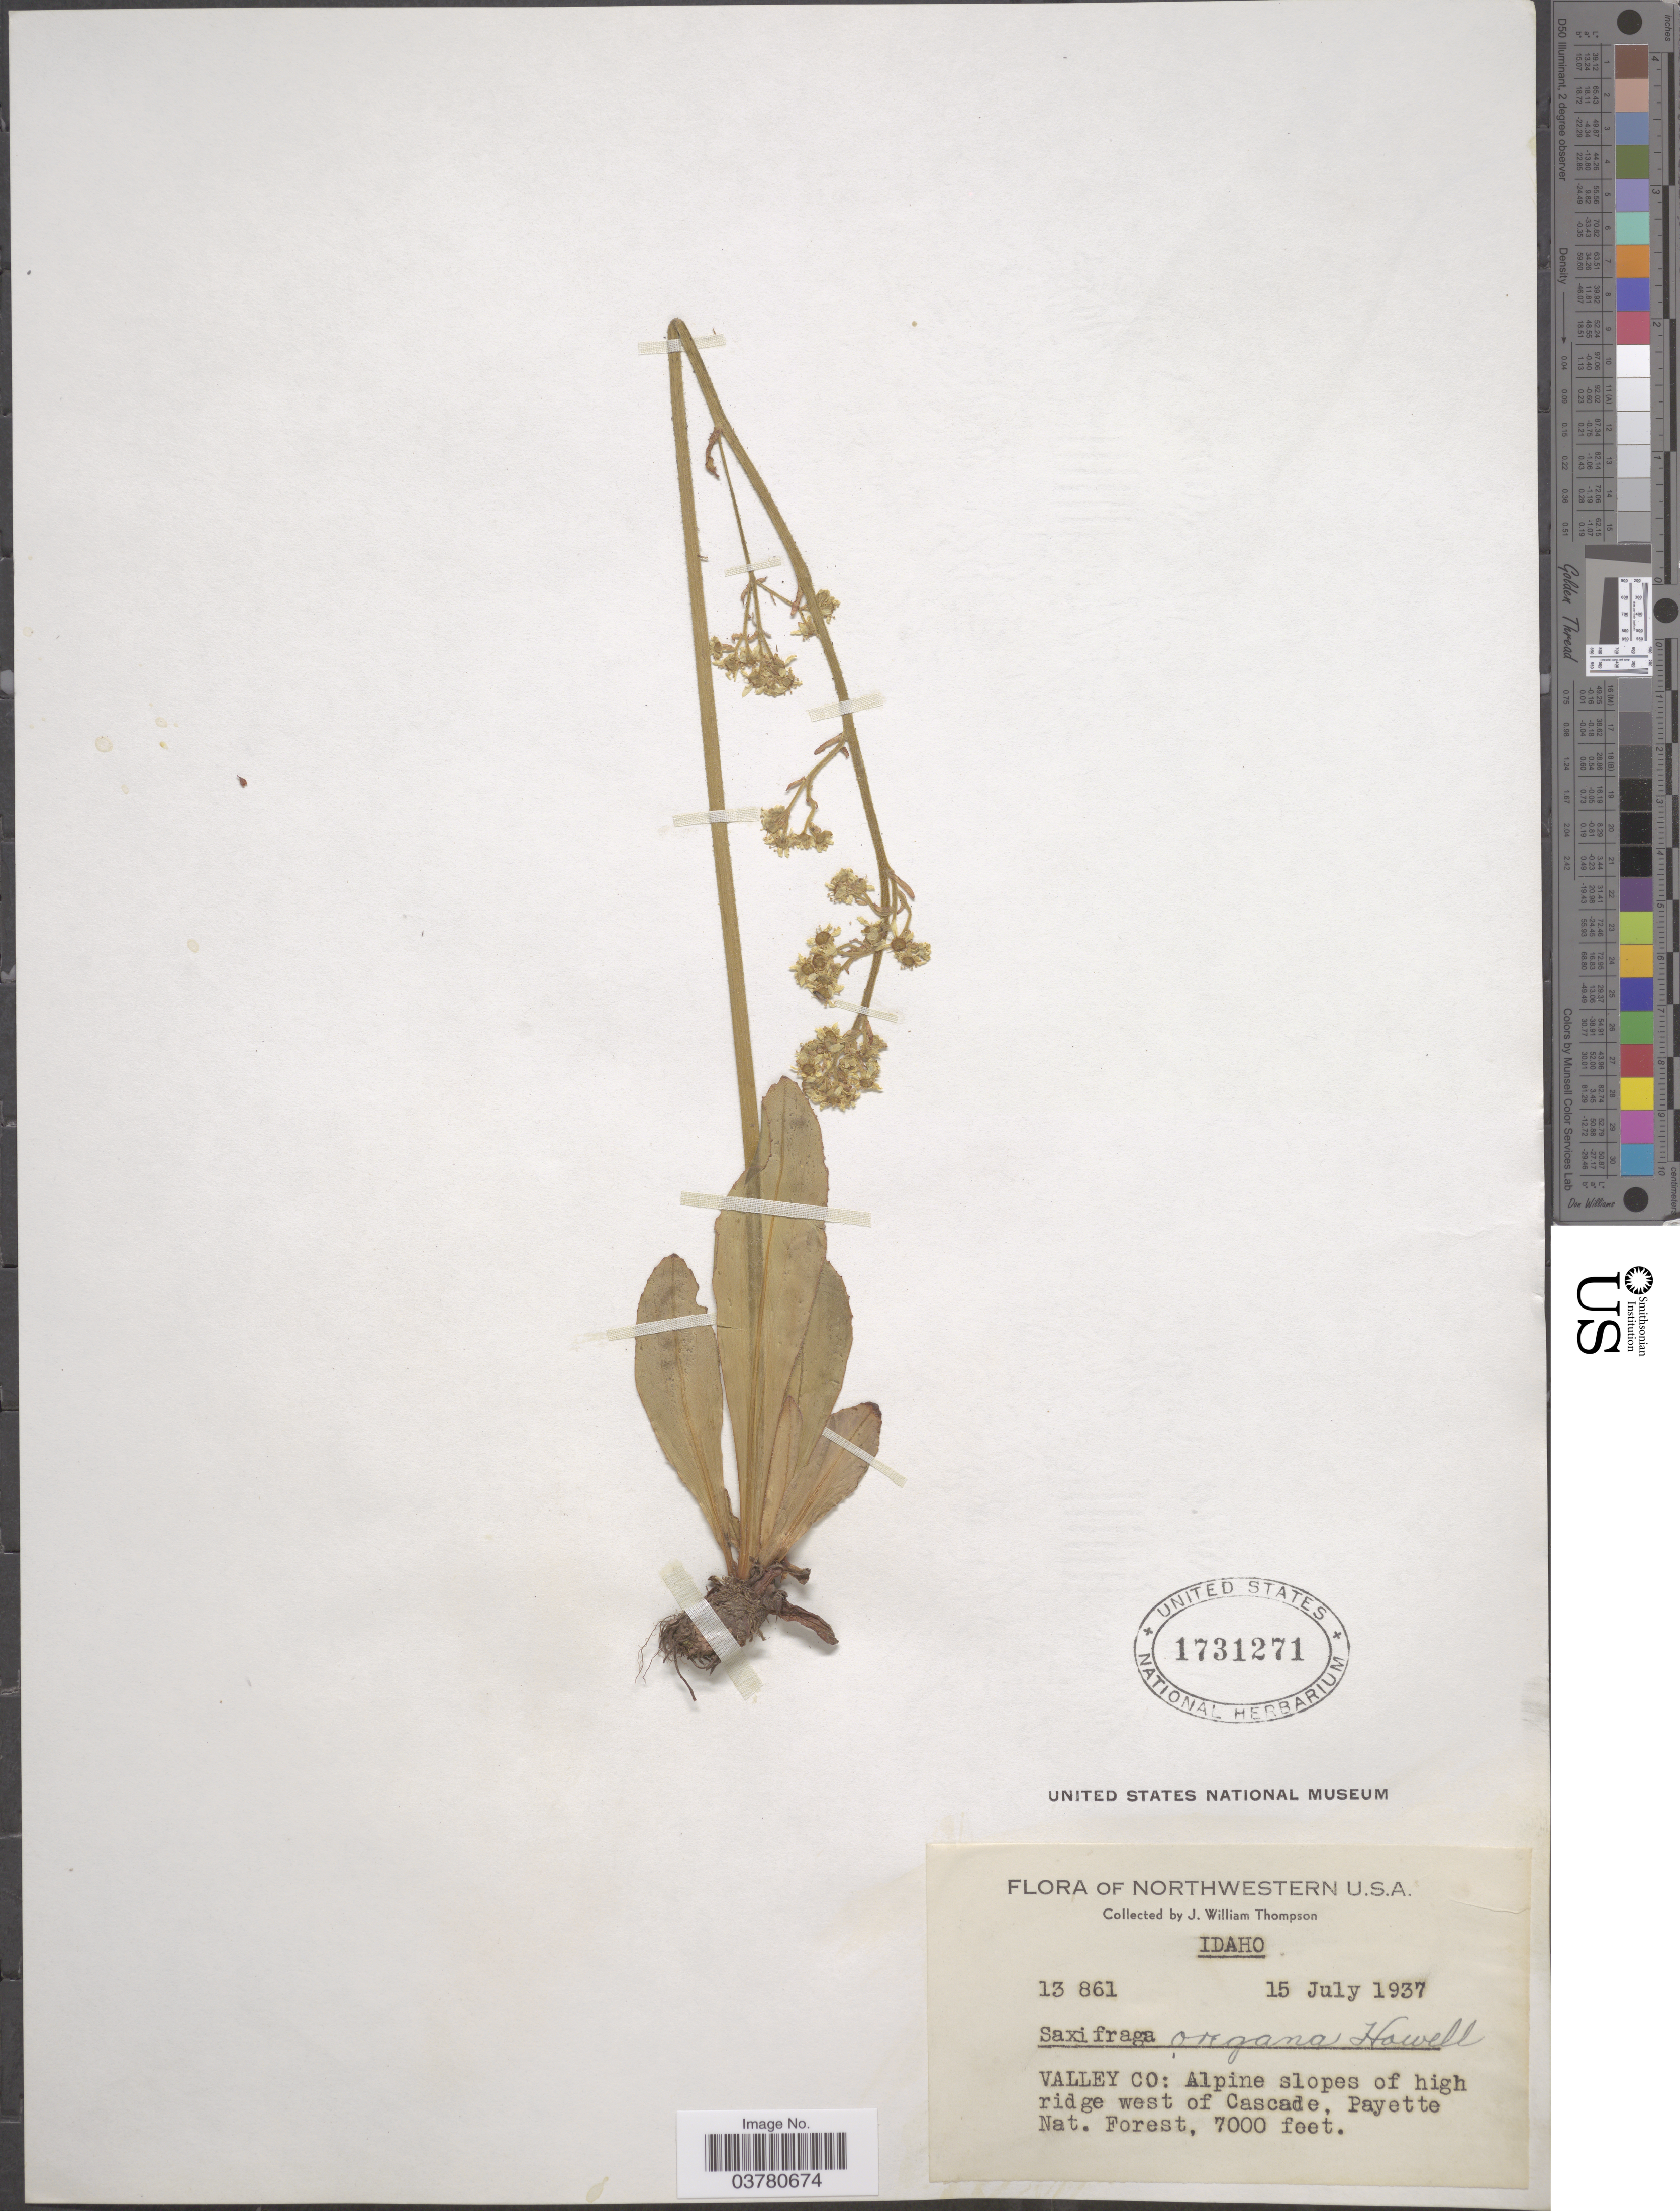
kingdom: Plantae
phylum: Tracheophyta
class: Magnoliopsida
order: Saxifragales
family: Saxifragaceae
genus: Micranthes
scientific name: Micranthes oregana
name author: (Howell) Small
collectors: J. W. Thompson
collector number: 13861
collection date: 1937-07-15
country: United States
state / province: Idaho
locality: Northwestern U. S. A. Valley Co: Alpine slopes of high ridge west of Cascade, Payette Nat, Forest.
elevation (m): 2134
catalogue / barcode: US 1731271